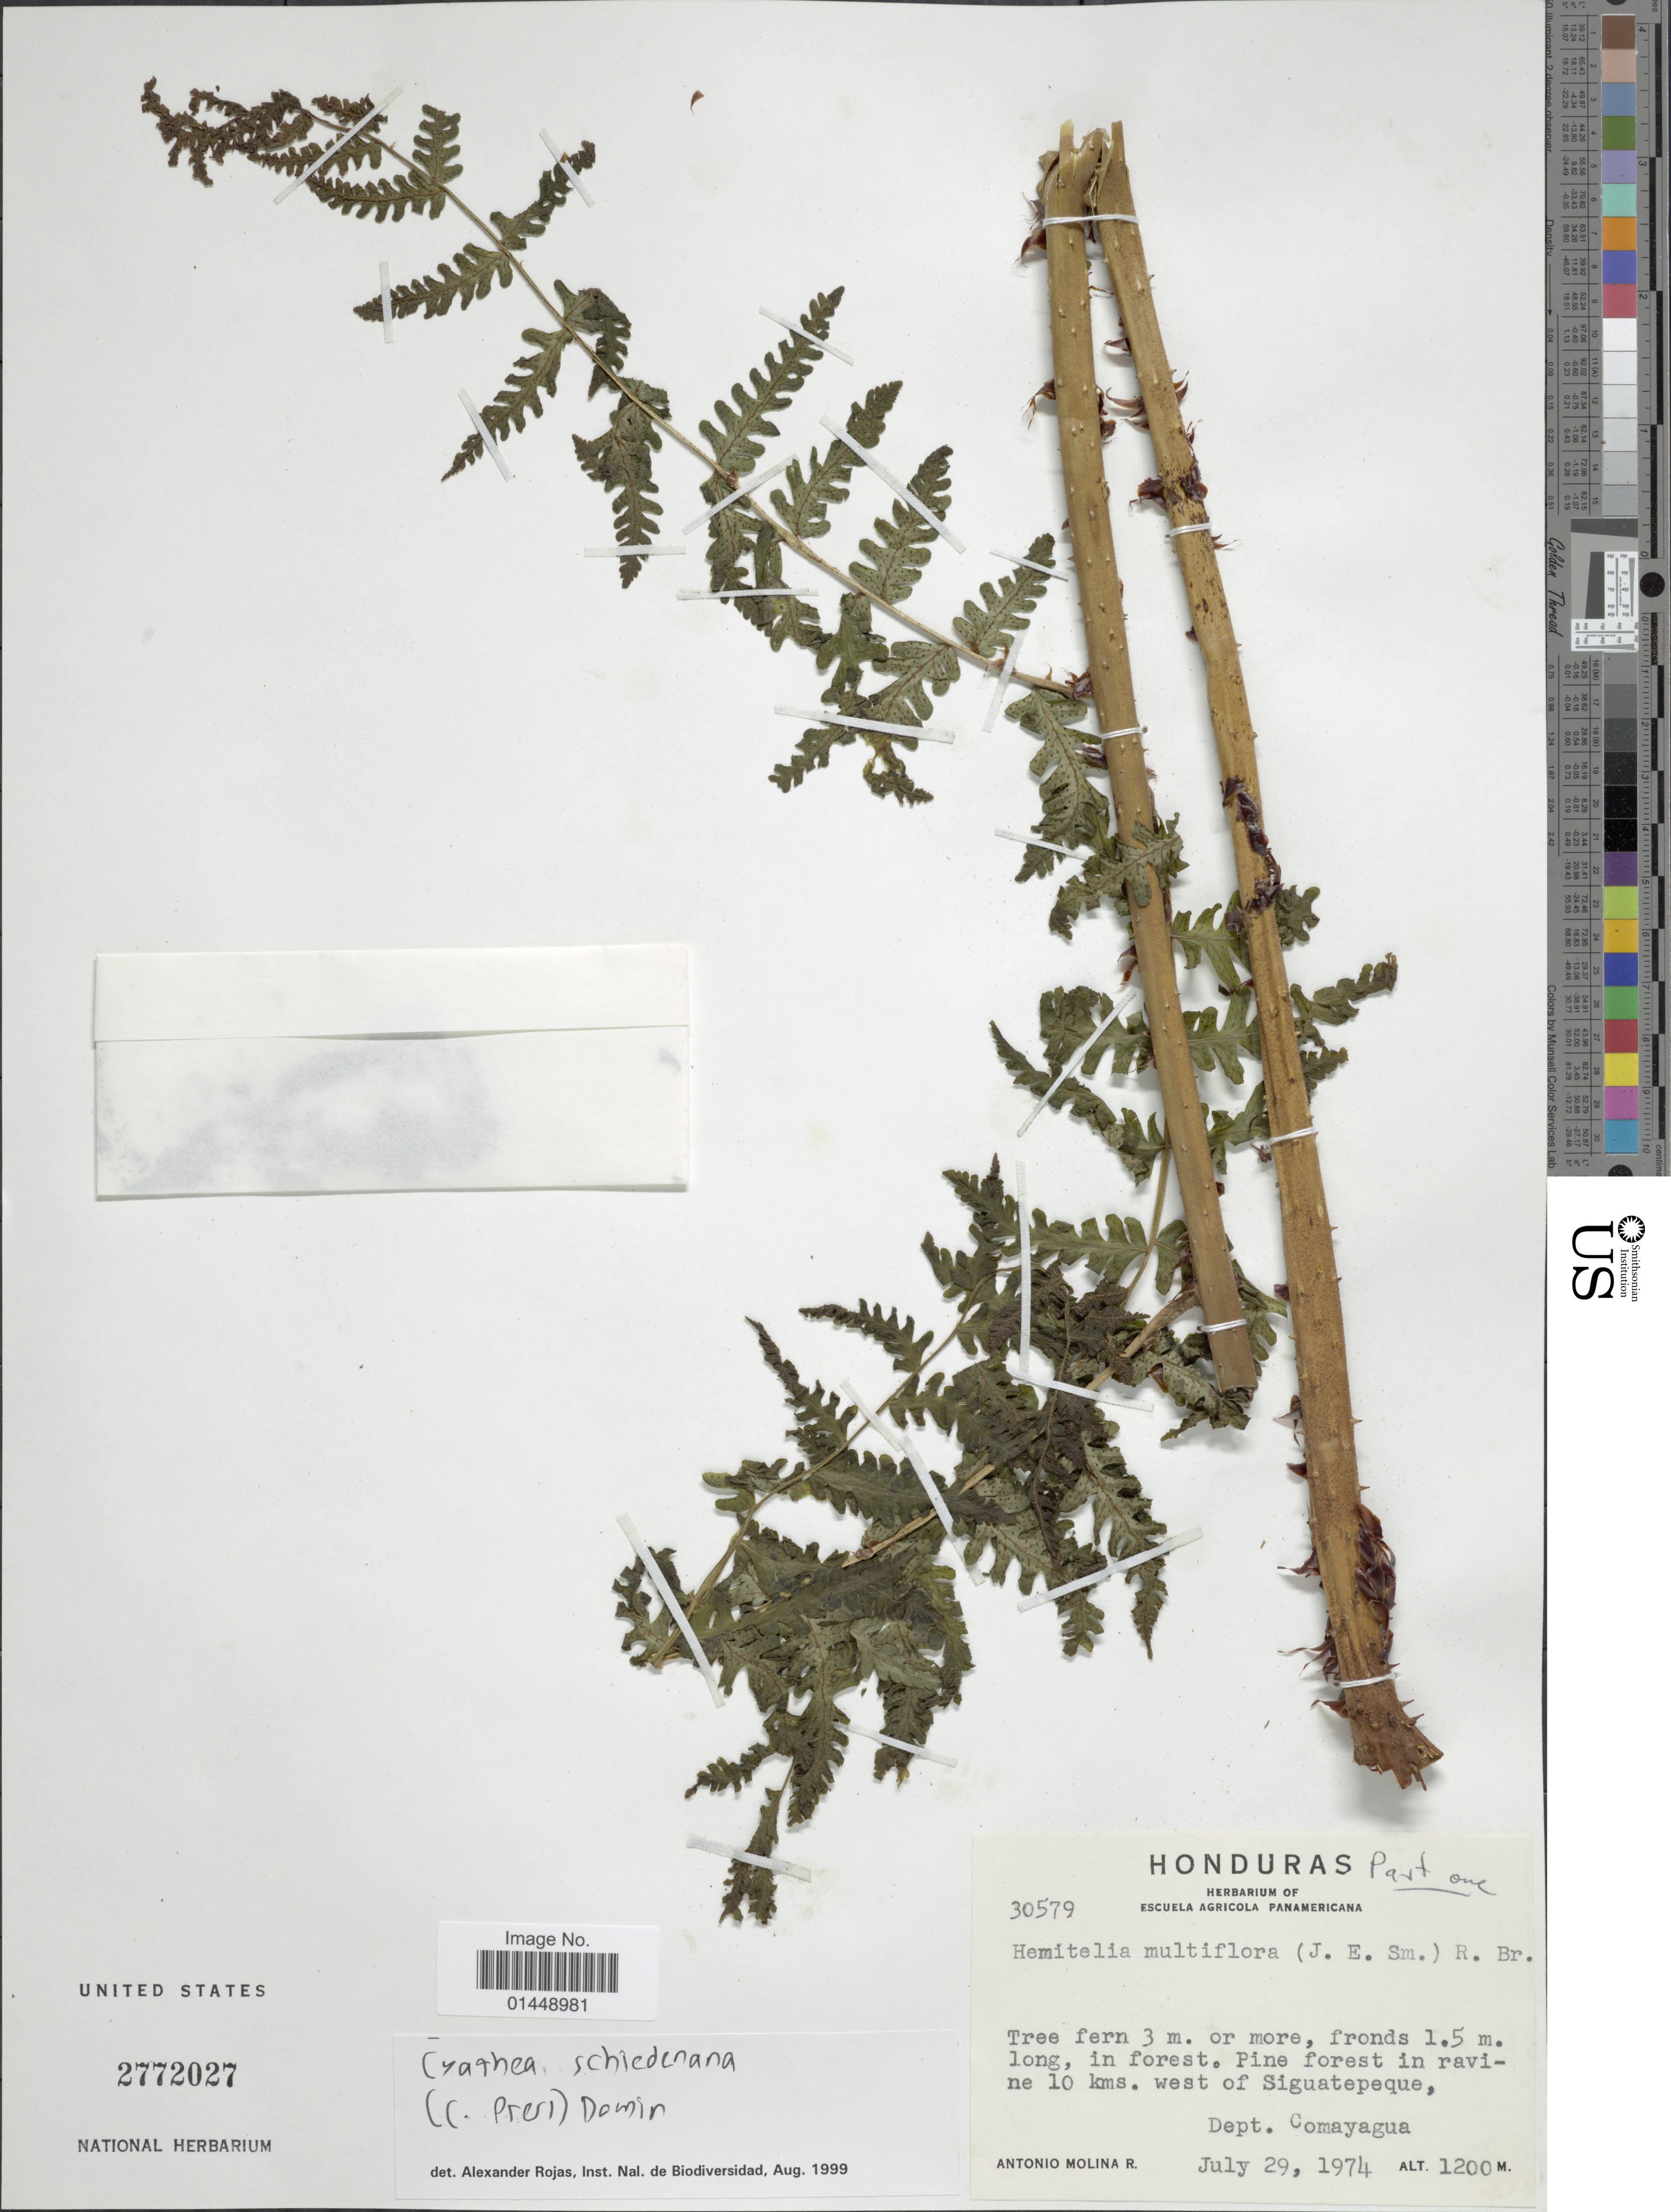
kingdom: Plantae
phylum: Tracheophyta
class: Polypodiopsida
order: Cyatheales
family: Cyatheaceae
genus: Cyathea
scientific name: Cyathea multiflora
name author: Sm.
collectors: A. Molina R.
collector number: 30579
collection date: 1974-07-29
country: Honduras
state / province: Comayagua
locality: Pine forest in ravine 10 kms. west of Siguatepeque, Dept. Comayagua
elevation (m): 1200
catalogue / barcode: US 2772027